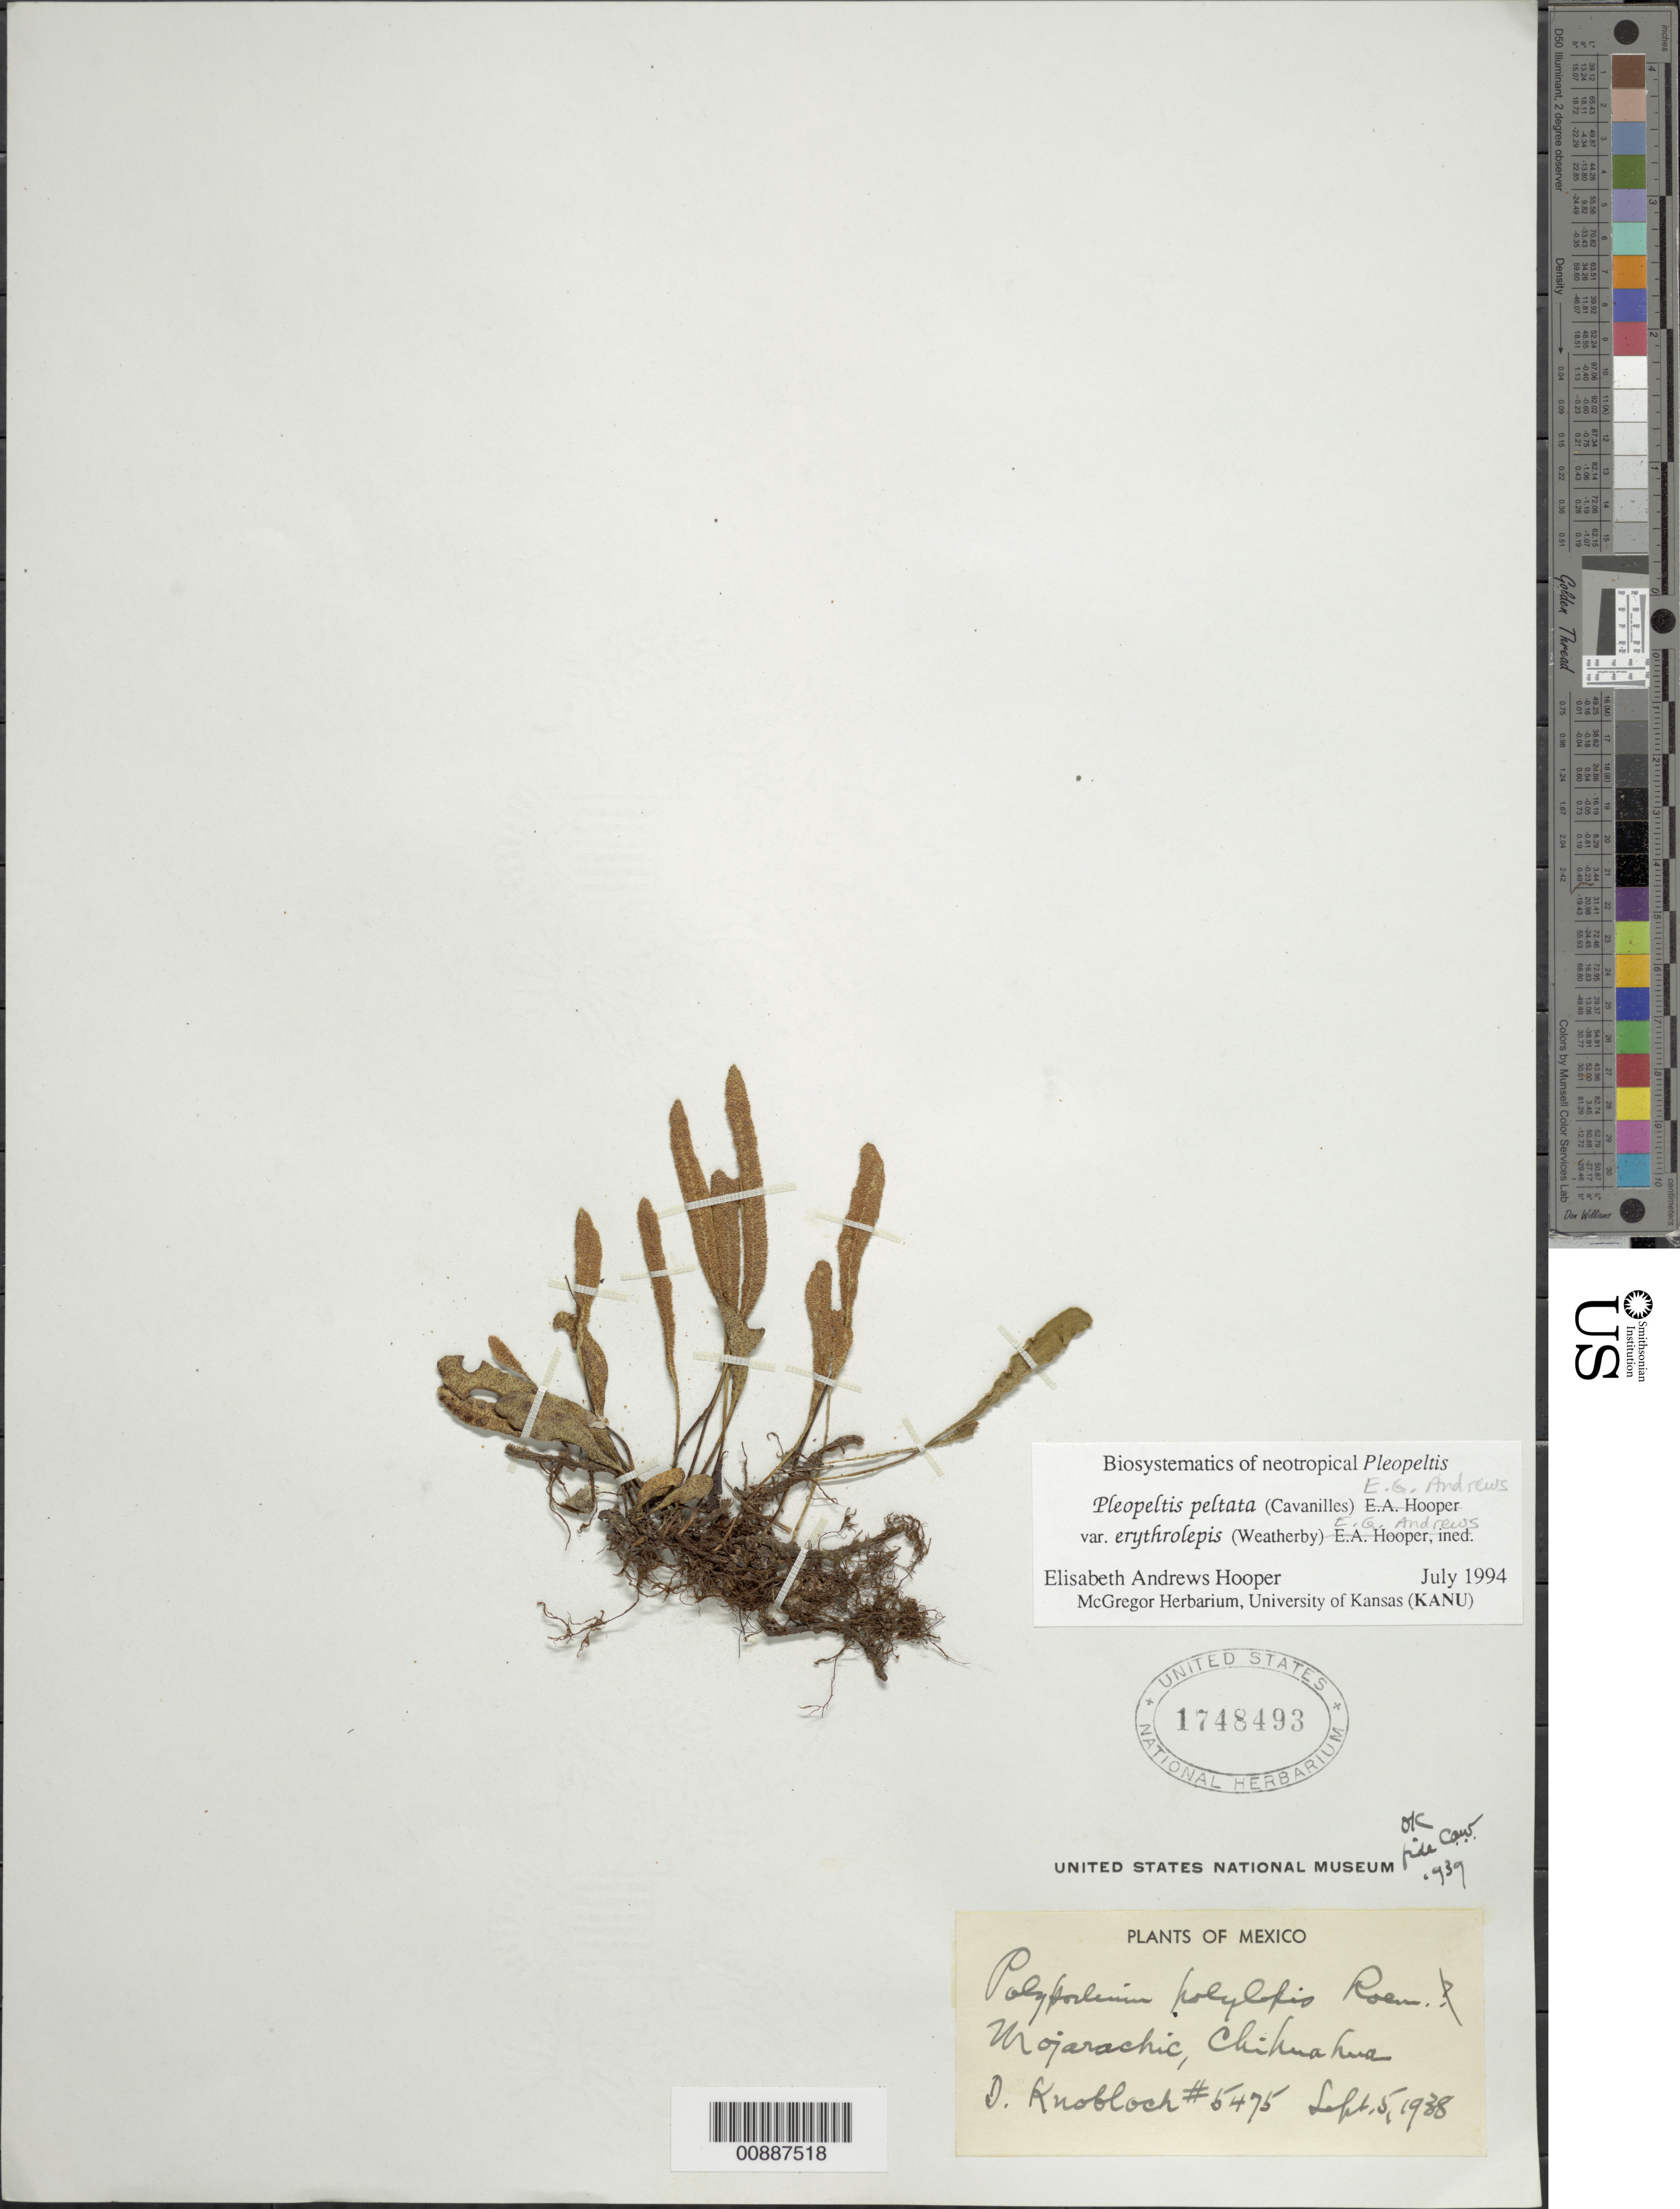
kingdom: Plantae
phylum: Tracheophyta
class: Polypodiopsida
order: Polypodiales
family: Polypodiaceae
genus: Pleopeltis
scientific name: Pleopeltis peltata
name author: Scort.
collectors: I. W. Knobloch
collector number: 5475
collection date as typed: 05 Sep 1938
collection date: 1938-09-05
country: Mexico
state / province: Chihuahua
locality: Mojarachic, Chihuahua.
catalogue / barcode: US 1748493